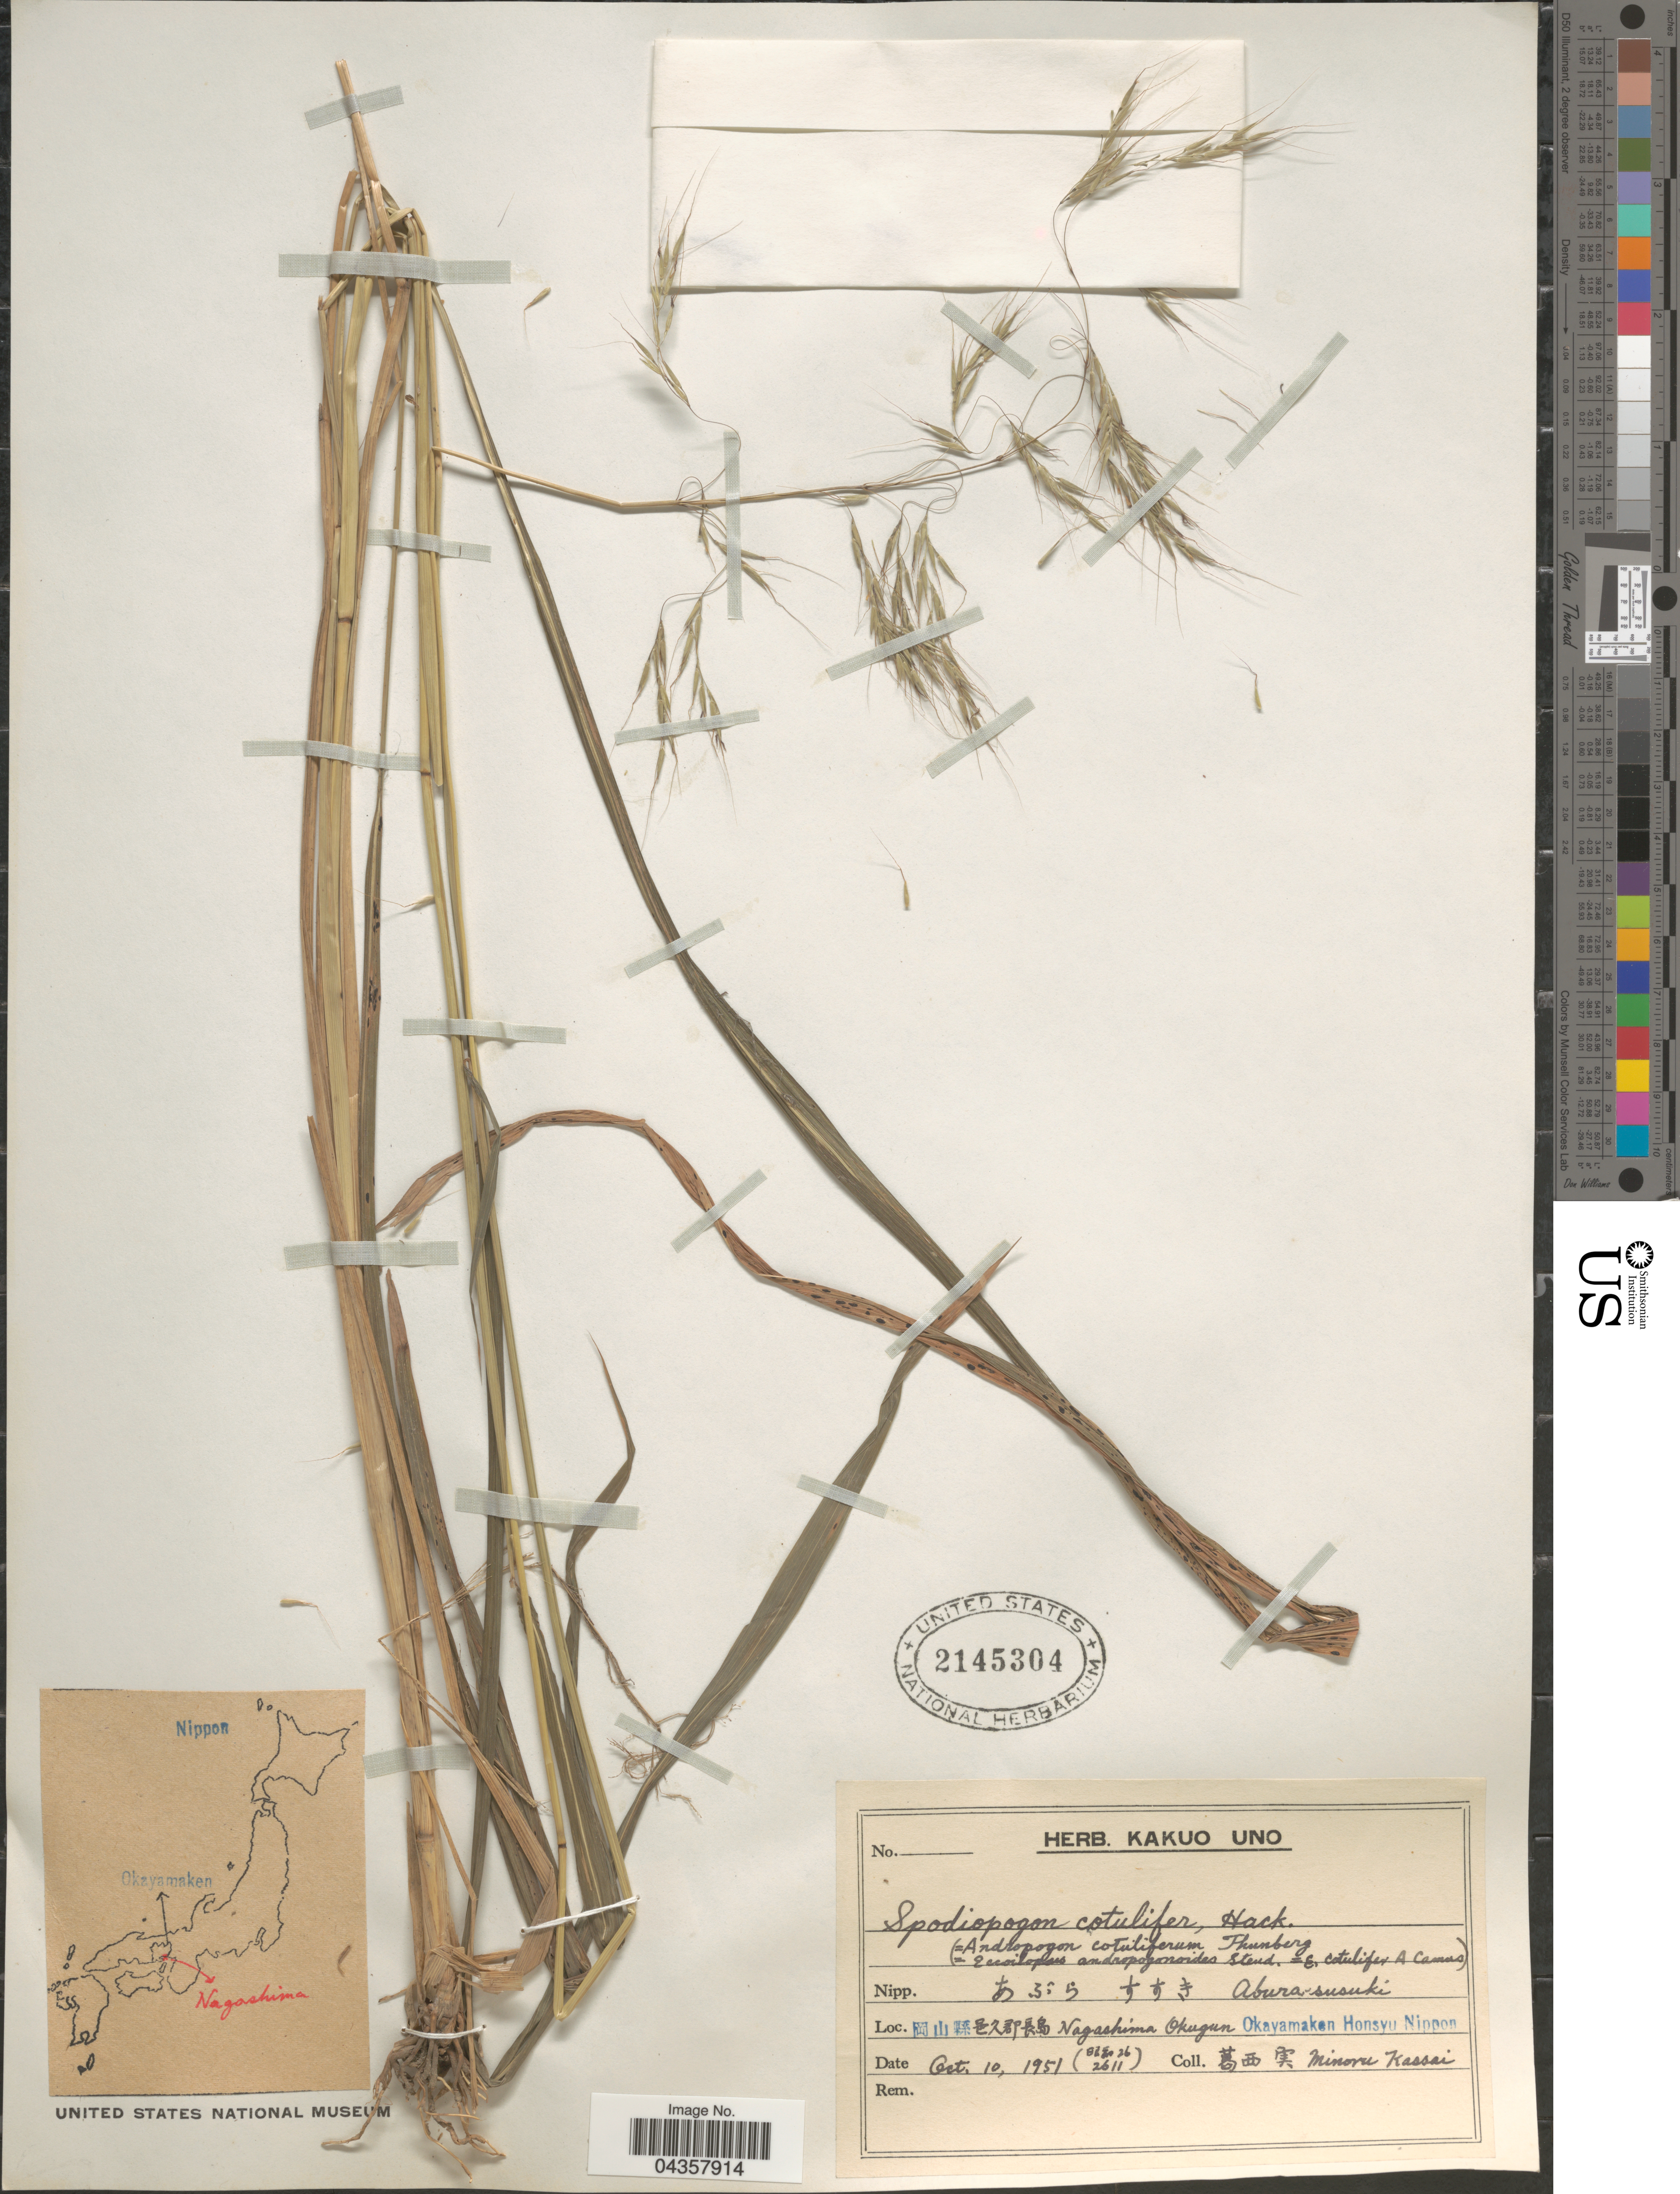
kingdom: Plantae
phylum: Tracheophyta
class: Liliopsida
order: Poales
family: Poaceae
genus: Spodiopogon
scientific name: Spodiopogon cotulifer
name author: (Thunb.) Hack.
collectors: M. Kassai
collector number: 2611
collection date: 1951-10-10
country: Japan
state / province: Okayama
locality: X Nagashima Okugun Okayamaken Honsyu Nippon.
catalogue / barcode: US 2145304